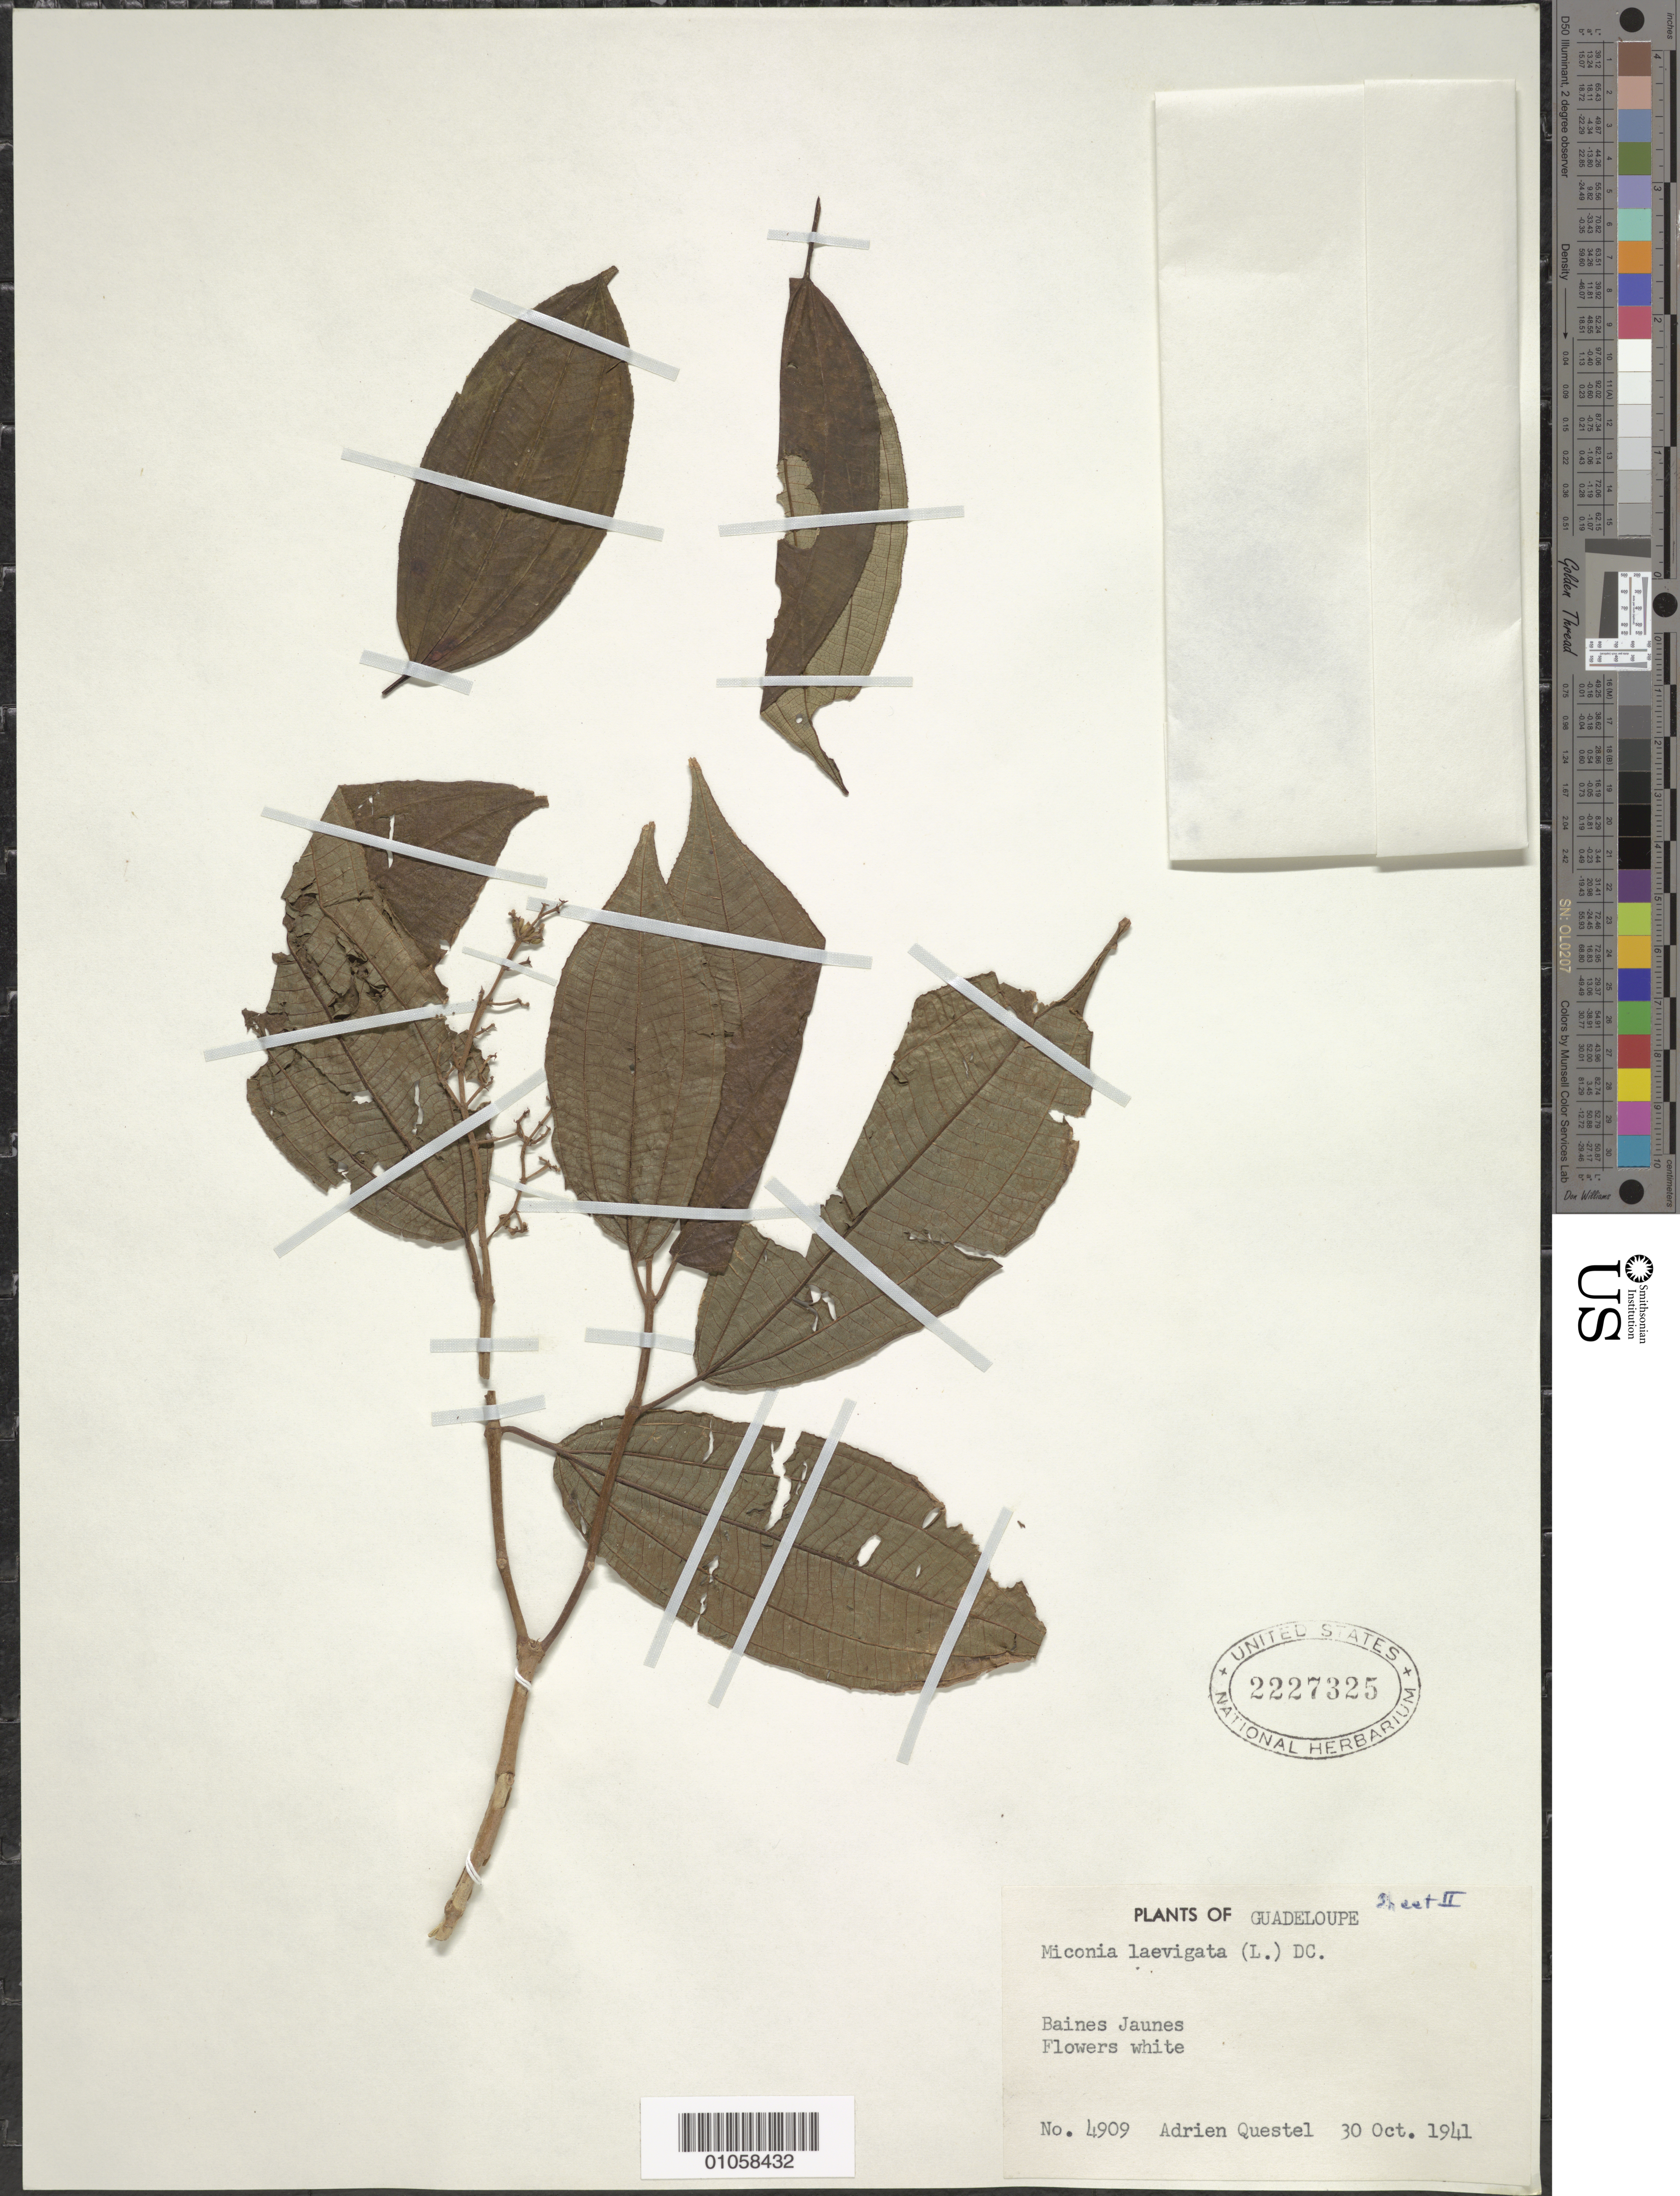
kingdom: Plantae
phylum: Tracheophyta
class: Magnoliopsida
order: Myrtales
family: Melastomataceae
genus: Miconia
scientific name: Miconia laevigata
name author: (L.) D. Don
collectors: A. Questel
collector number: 4909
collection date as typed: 30 Oct 1941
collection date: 1941-10-30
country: Guadeloupe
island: Basse Terre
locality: Bains Jaunes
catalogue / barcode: US 2227325